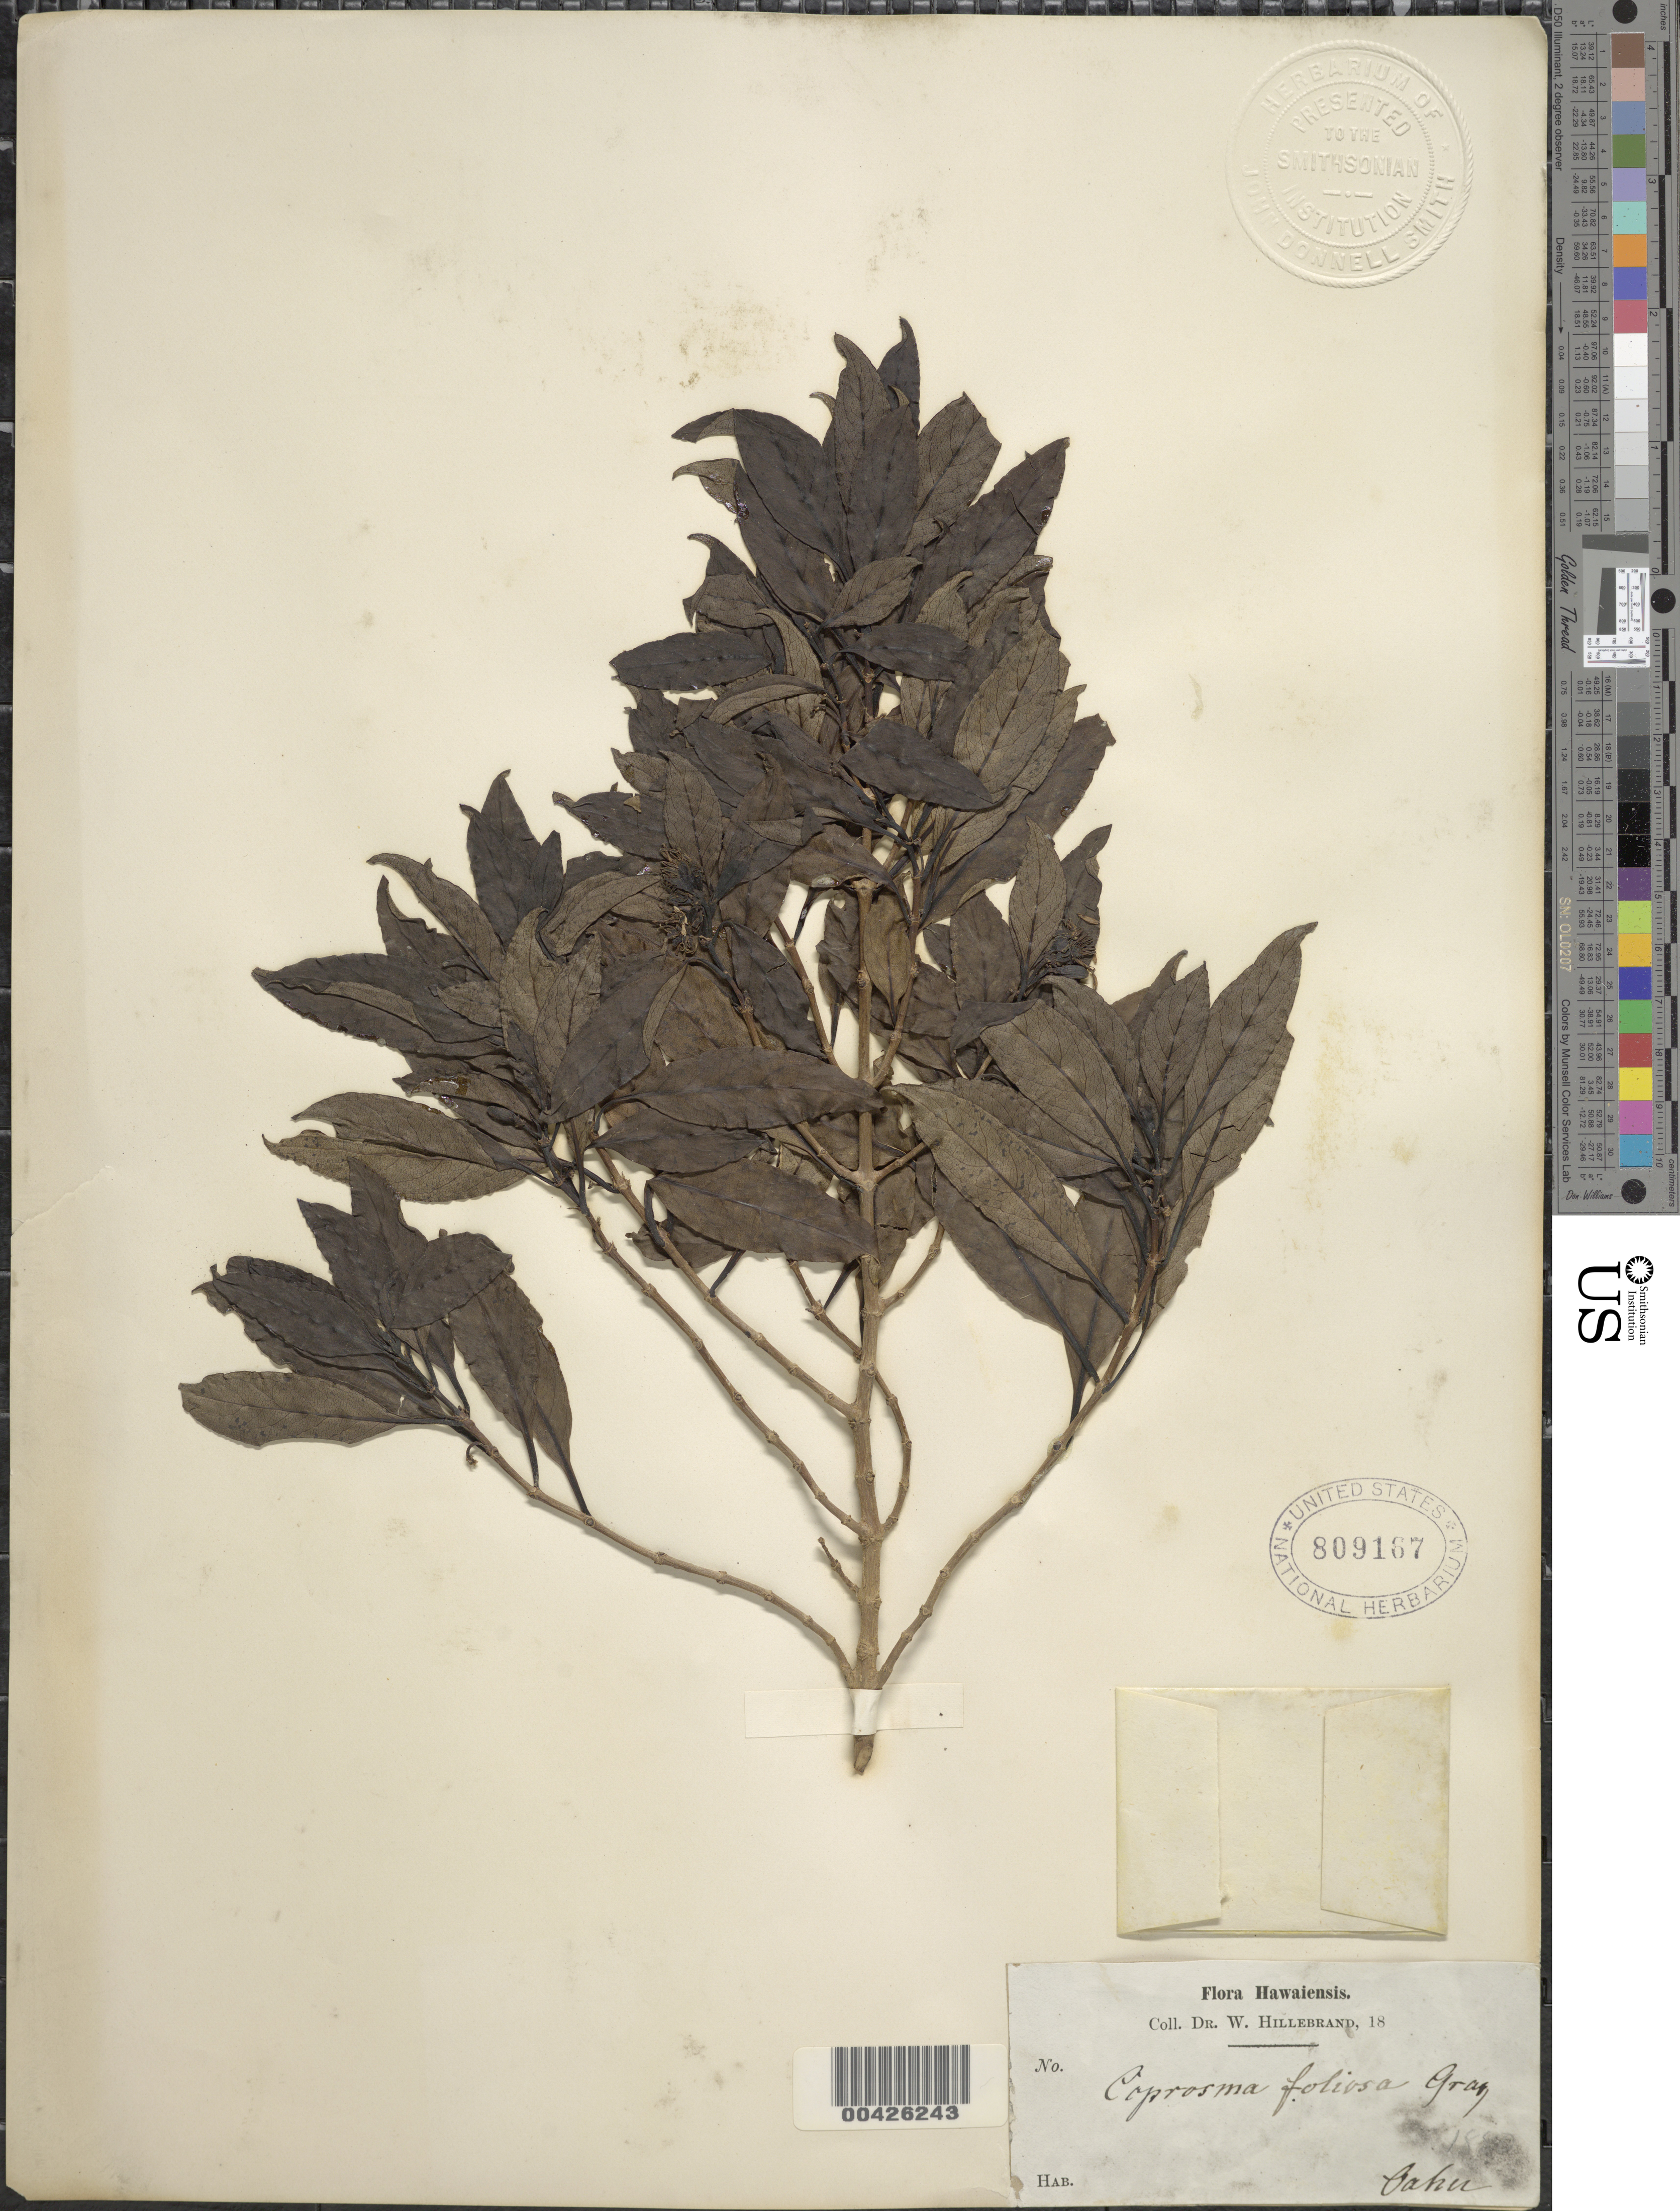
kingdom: Plantae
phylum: Tracheophyta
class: Magnoliopsida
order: Gentianales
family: Rubiaceae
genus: Coprosma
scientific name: Coprosma foliosa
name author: A. Gray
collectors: W. Hillebrand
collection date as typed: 18??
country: United States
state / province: Hawaii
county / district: Honolulu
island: Oahu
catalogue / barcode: US 809167